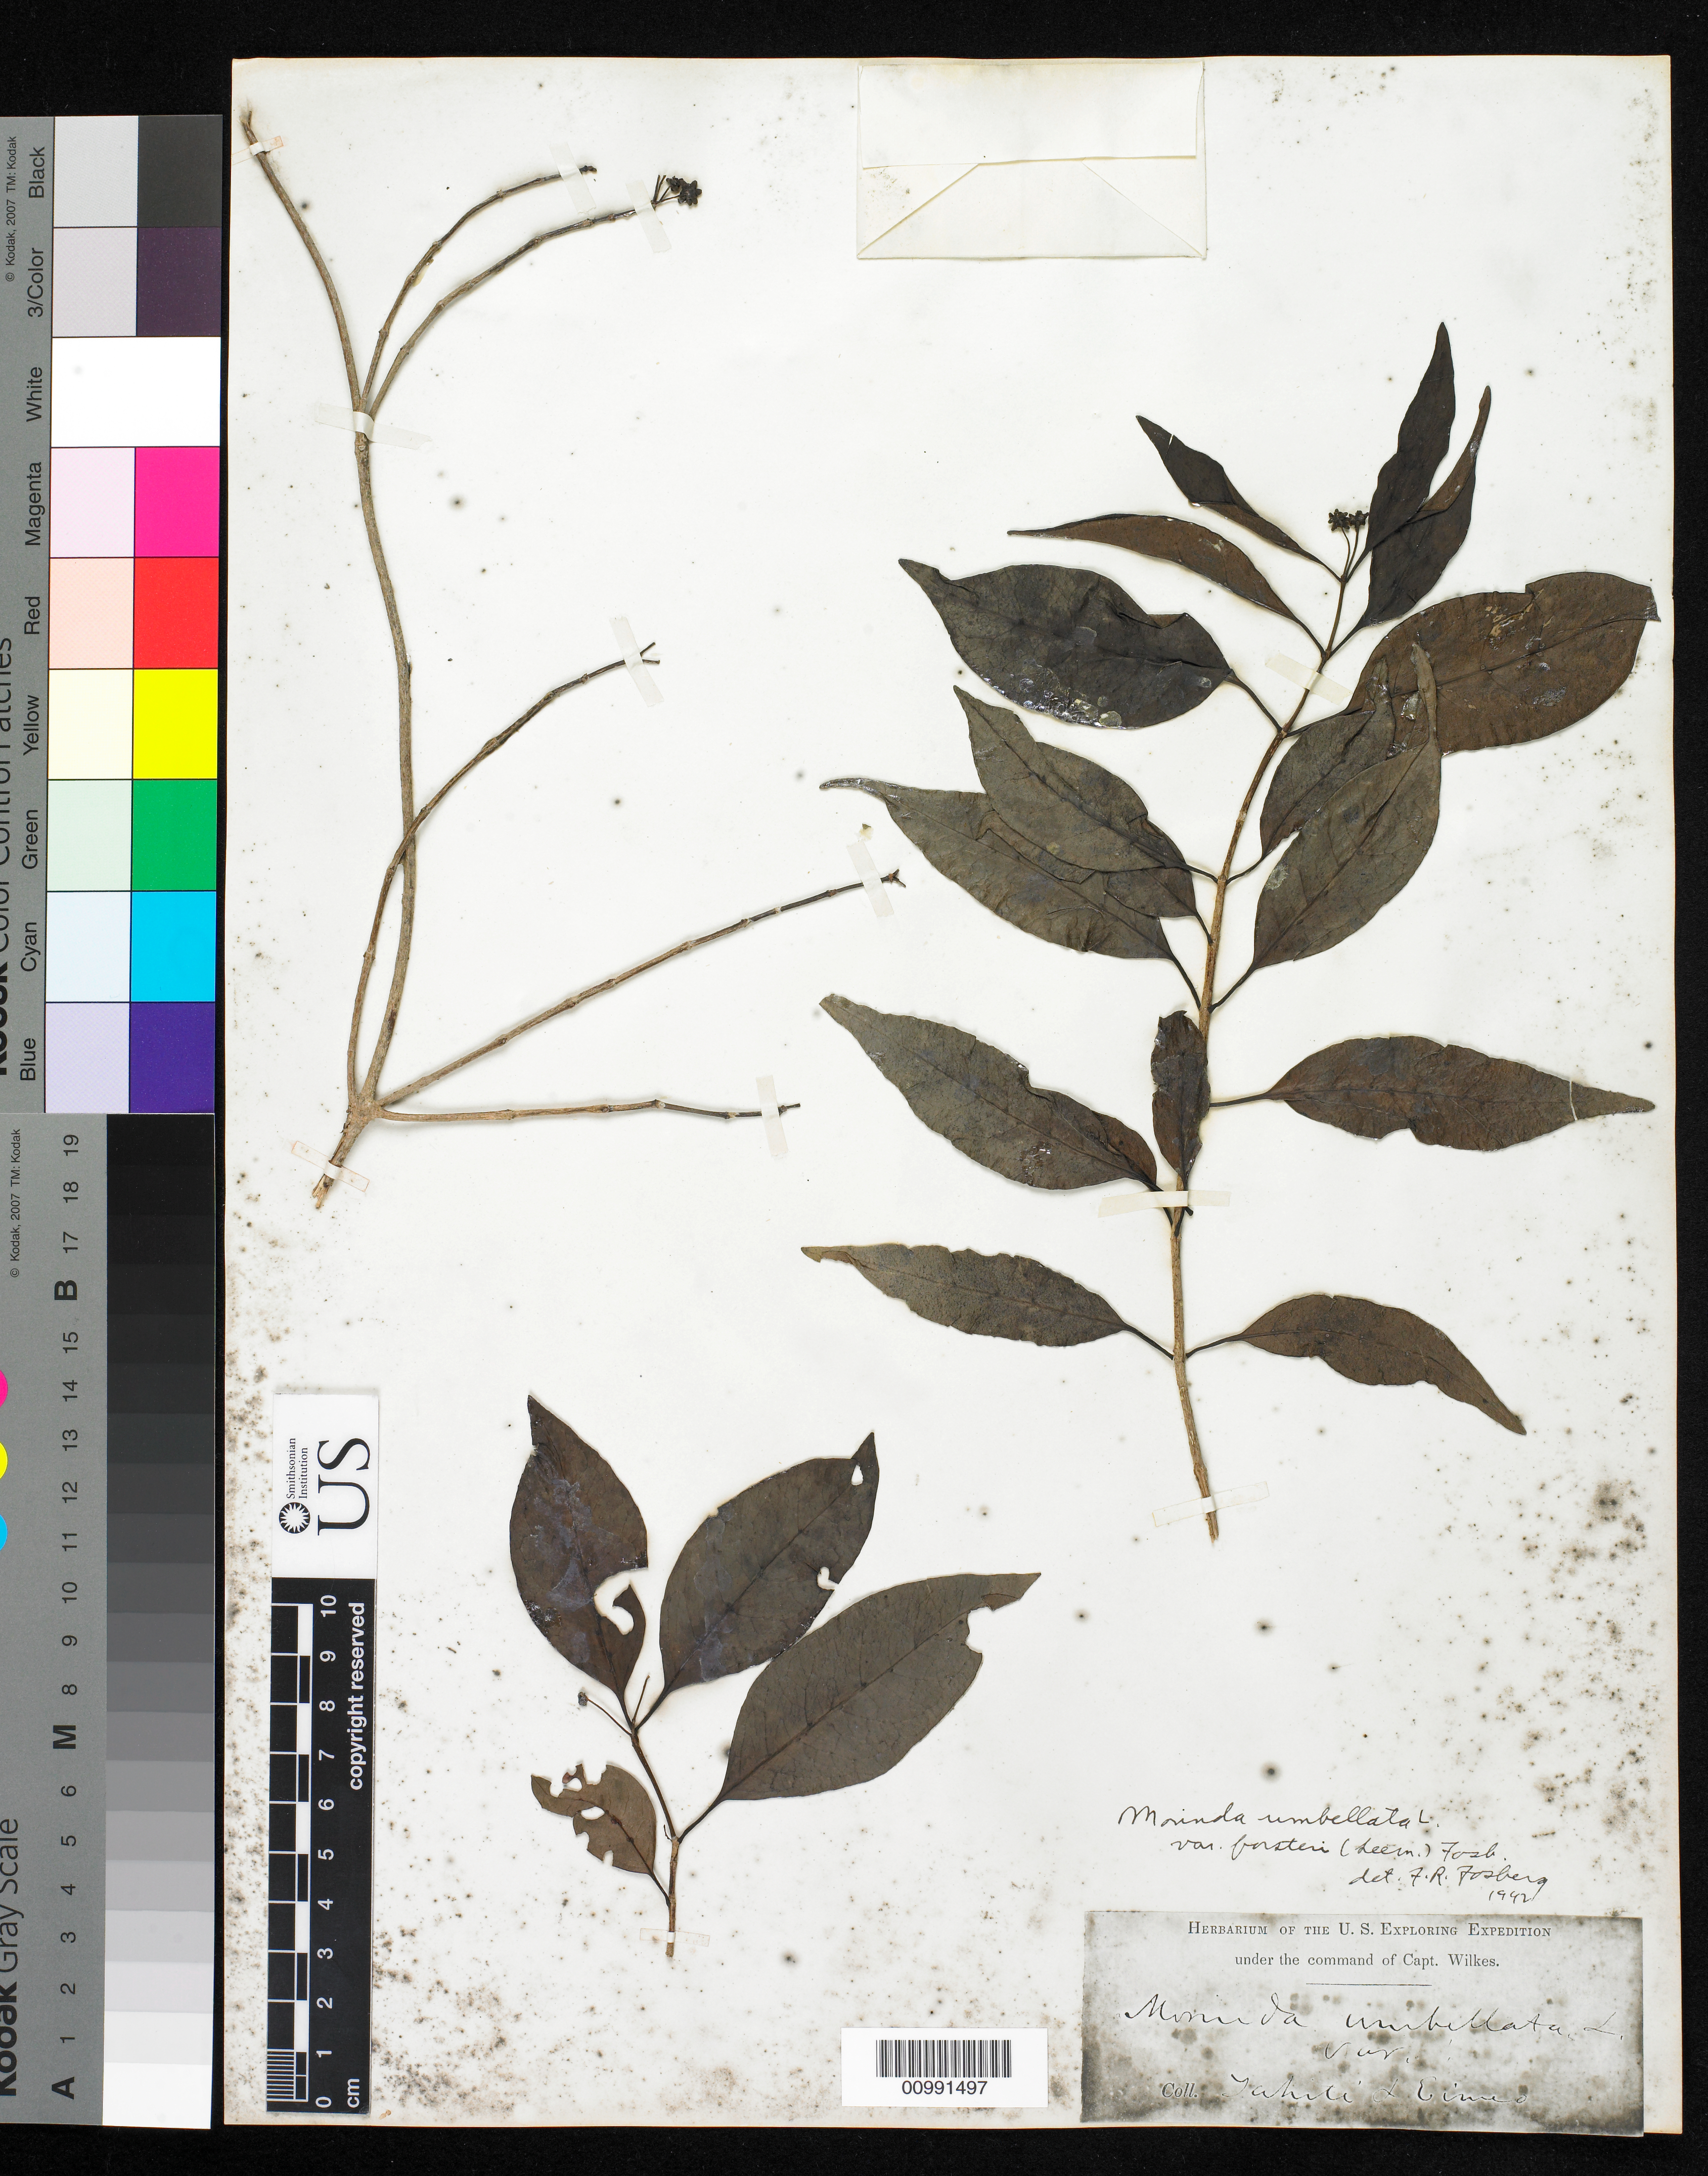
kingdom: Plantae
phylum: Tracheophyta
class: Magnoliopsida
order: Gentianales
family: Rubiaceae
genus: Morinda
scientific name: Morinda umbellata var. forsteri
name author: (Seem.) Fosberg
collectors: Wilkes Explor. Exped.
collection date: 1838/1842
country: French Polynesia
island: Tahiti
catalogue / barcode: US 98575